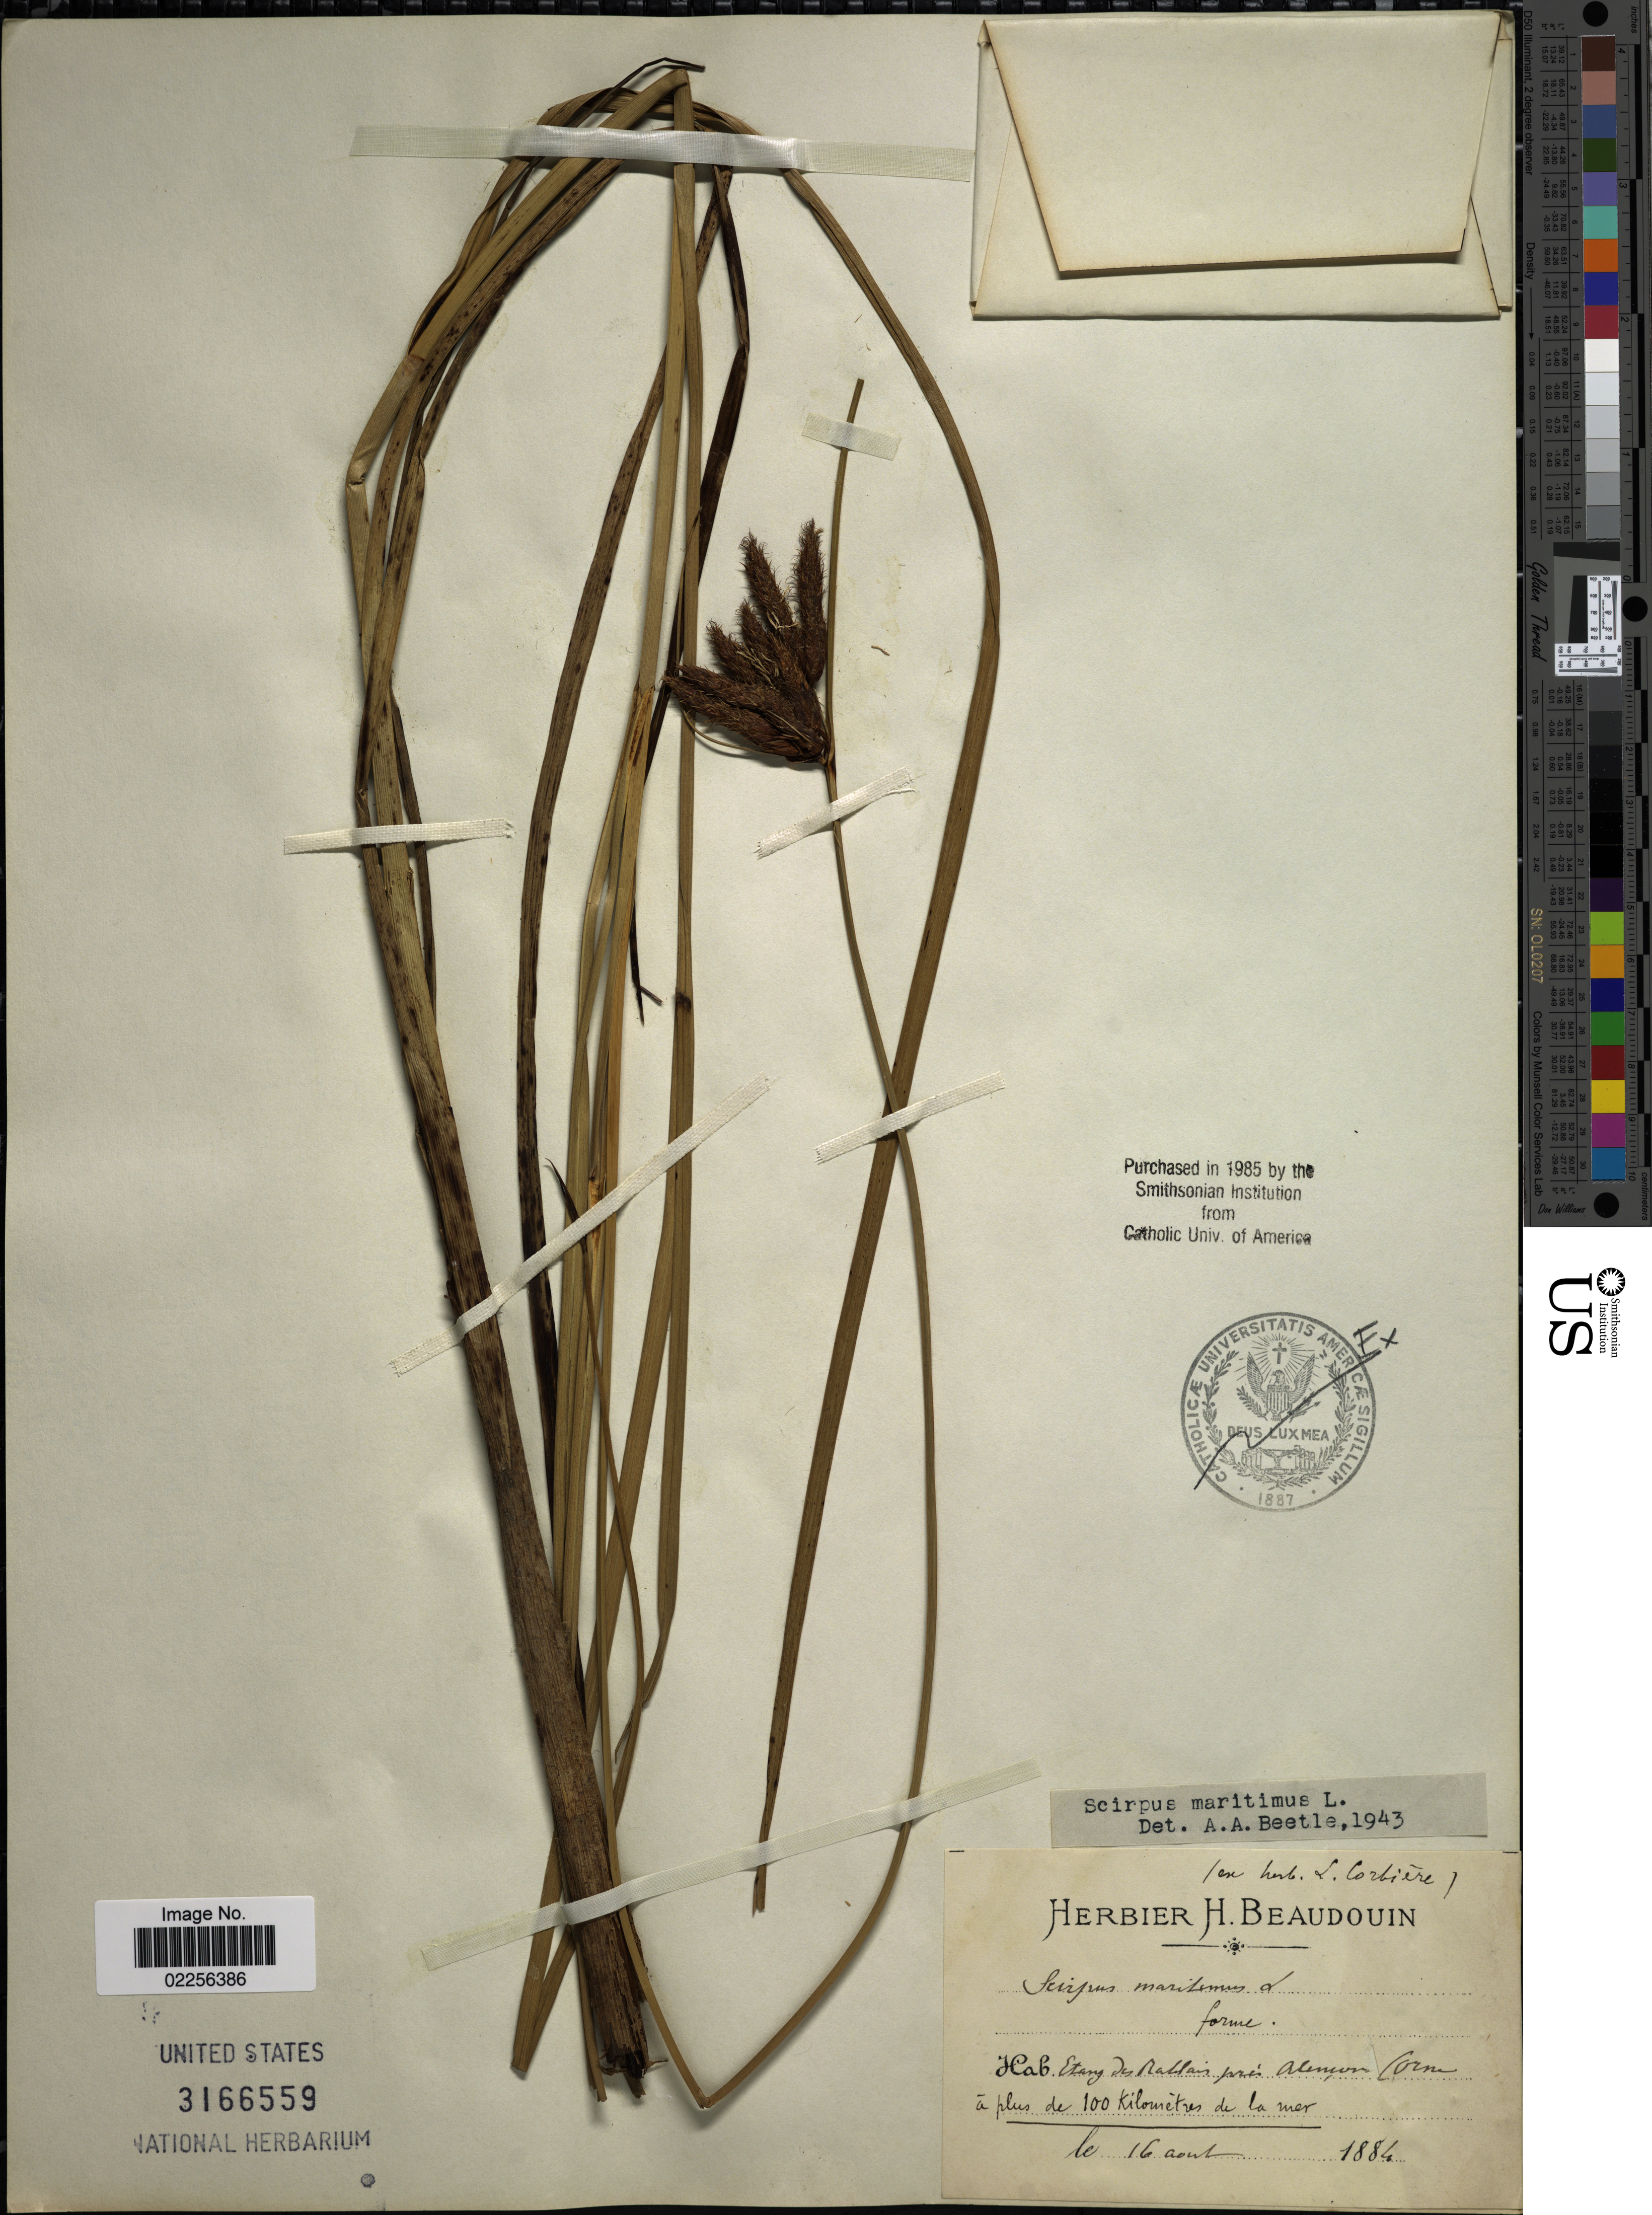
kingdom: Plantae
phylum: Tracheophyta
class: Liliopsida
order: Poales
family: Cyperaceae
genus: Bolboschoenus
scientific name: Bolboschoenus maritimus subsp. maritimus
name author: (L.) Palla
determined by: Strong, Mark T., (BOT), Smithsonian Institution - National Museum of Natural History (UNITED STATES)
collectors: Ex Herb. L. Corbiere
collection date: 1884-08-16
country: France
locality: Etang des Malilais pres Alemon Corne a plus de 100 kilometres de la mer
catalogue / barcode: US 3166559